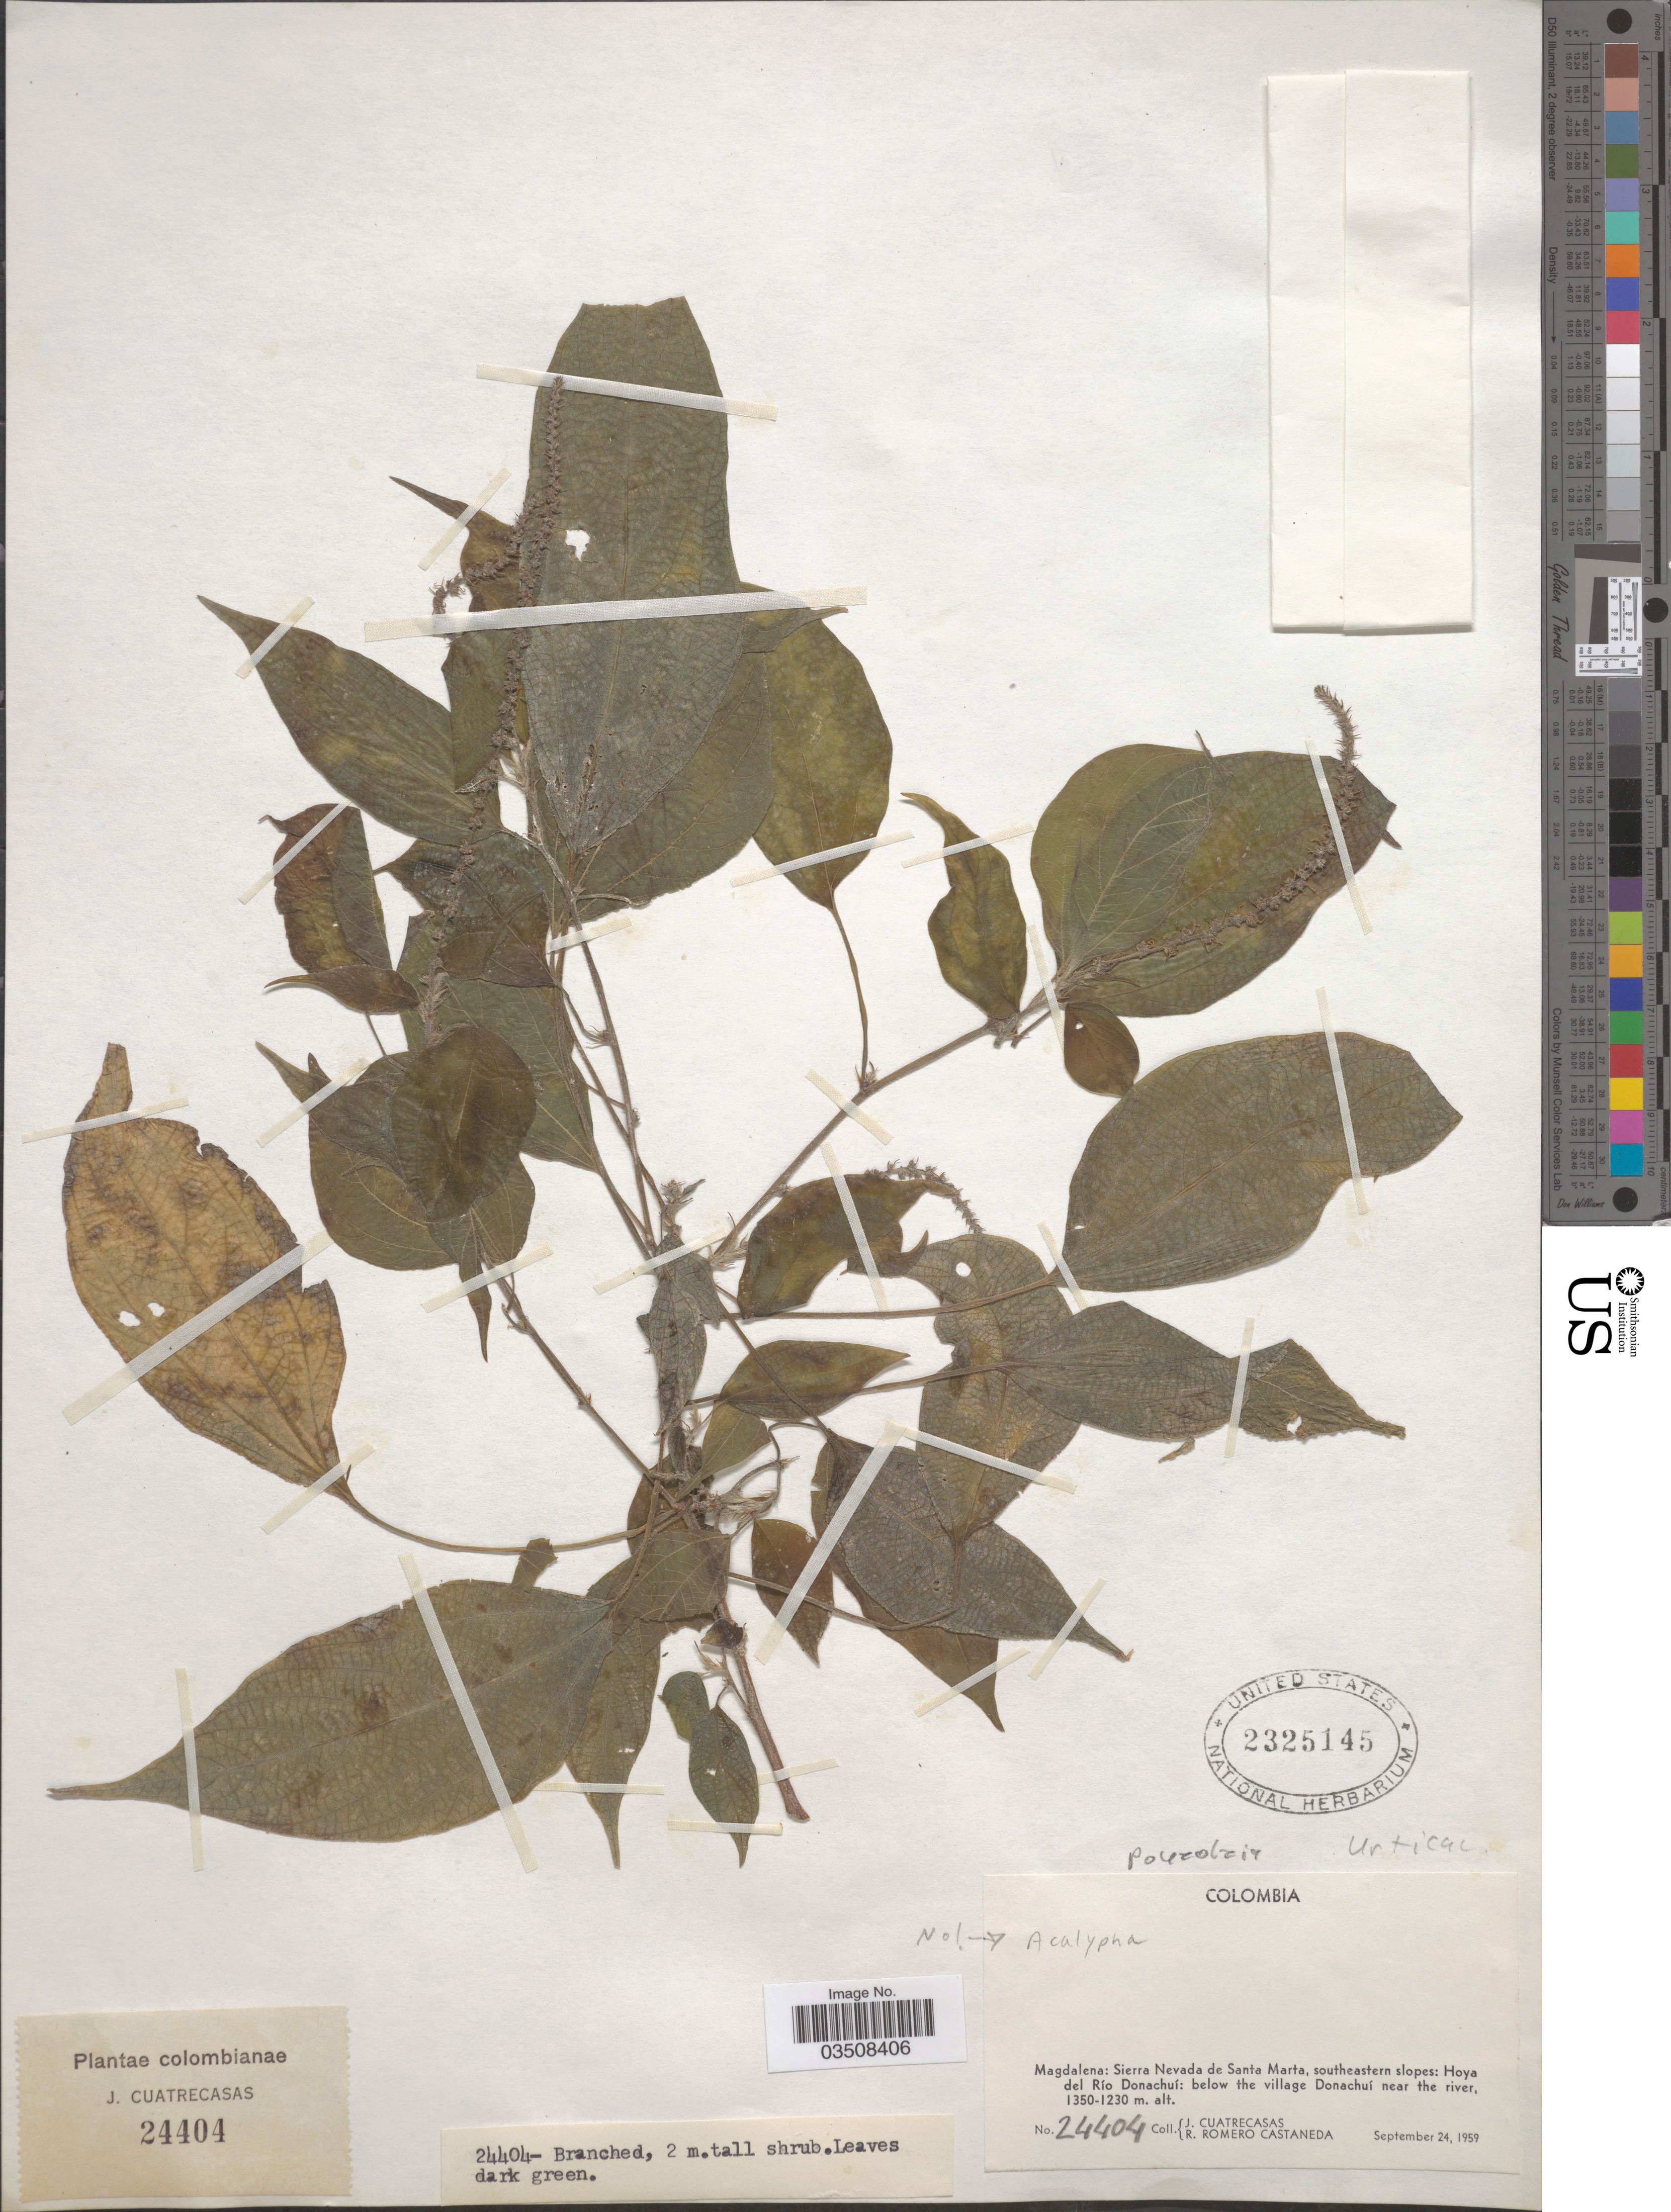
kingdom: Plantae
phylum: Tracheophyta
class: Magnoliopsida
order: Rosales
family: Urticaceae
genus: Pouzolzia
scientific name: Pouzolzia sp.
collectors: J. Cuatrecasas & R. Romero Castañeda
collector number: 24404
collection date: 1959-09-24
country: Colombia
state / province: Magdalena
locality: Sierra Nevada de Santa Marta, southeastern slopes: Hoya del Río Donachuí: below the village Donachuí near the river.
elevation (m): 1230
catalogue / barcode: US 2325145